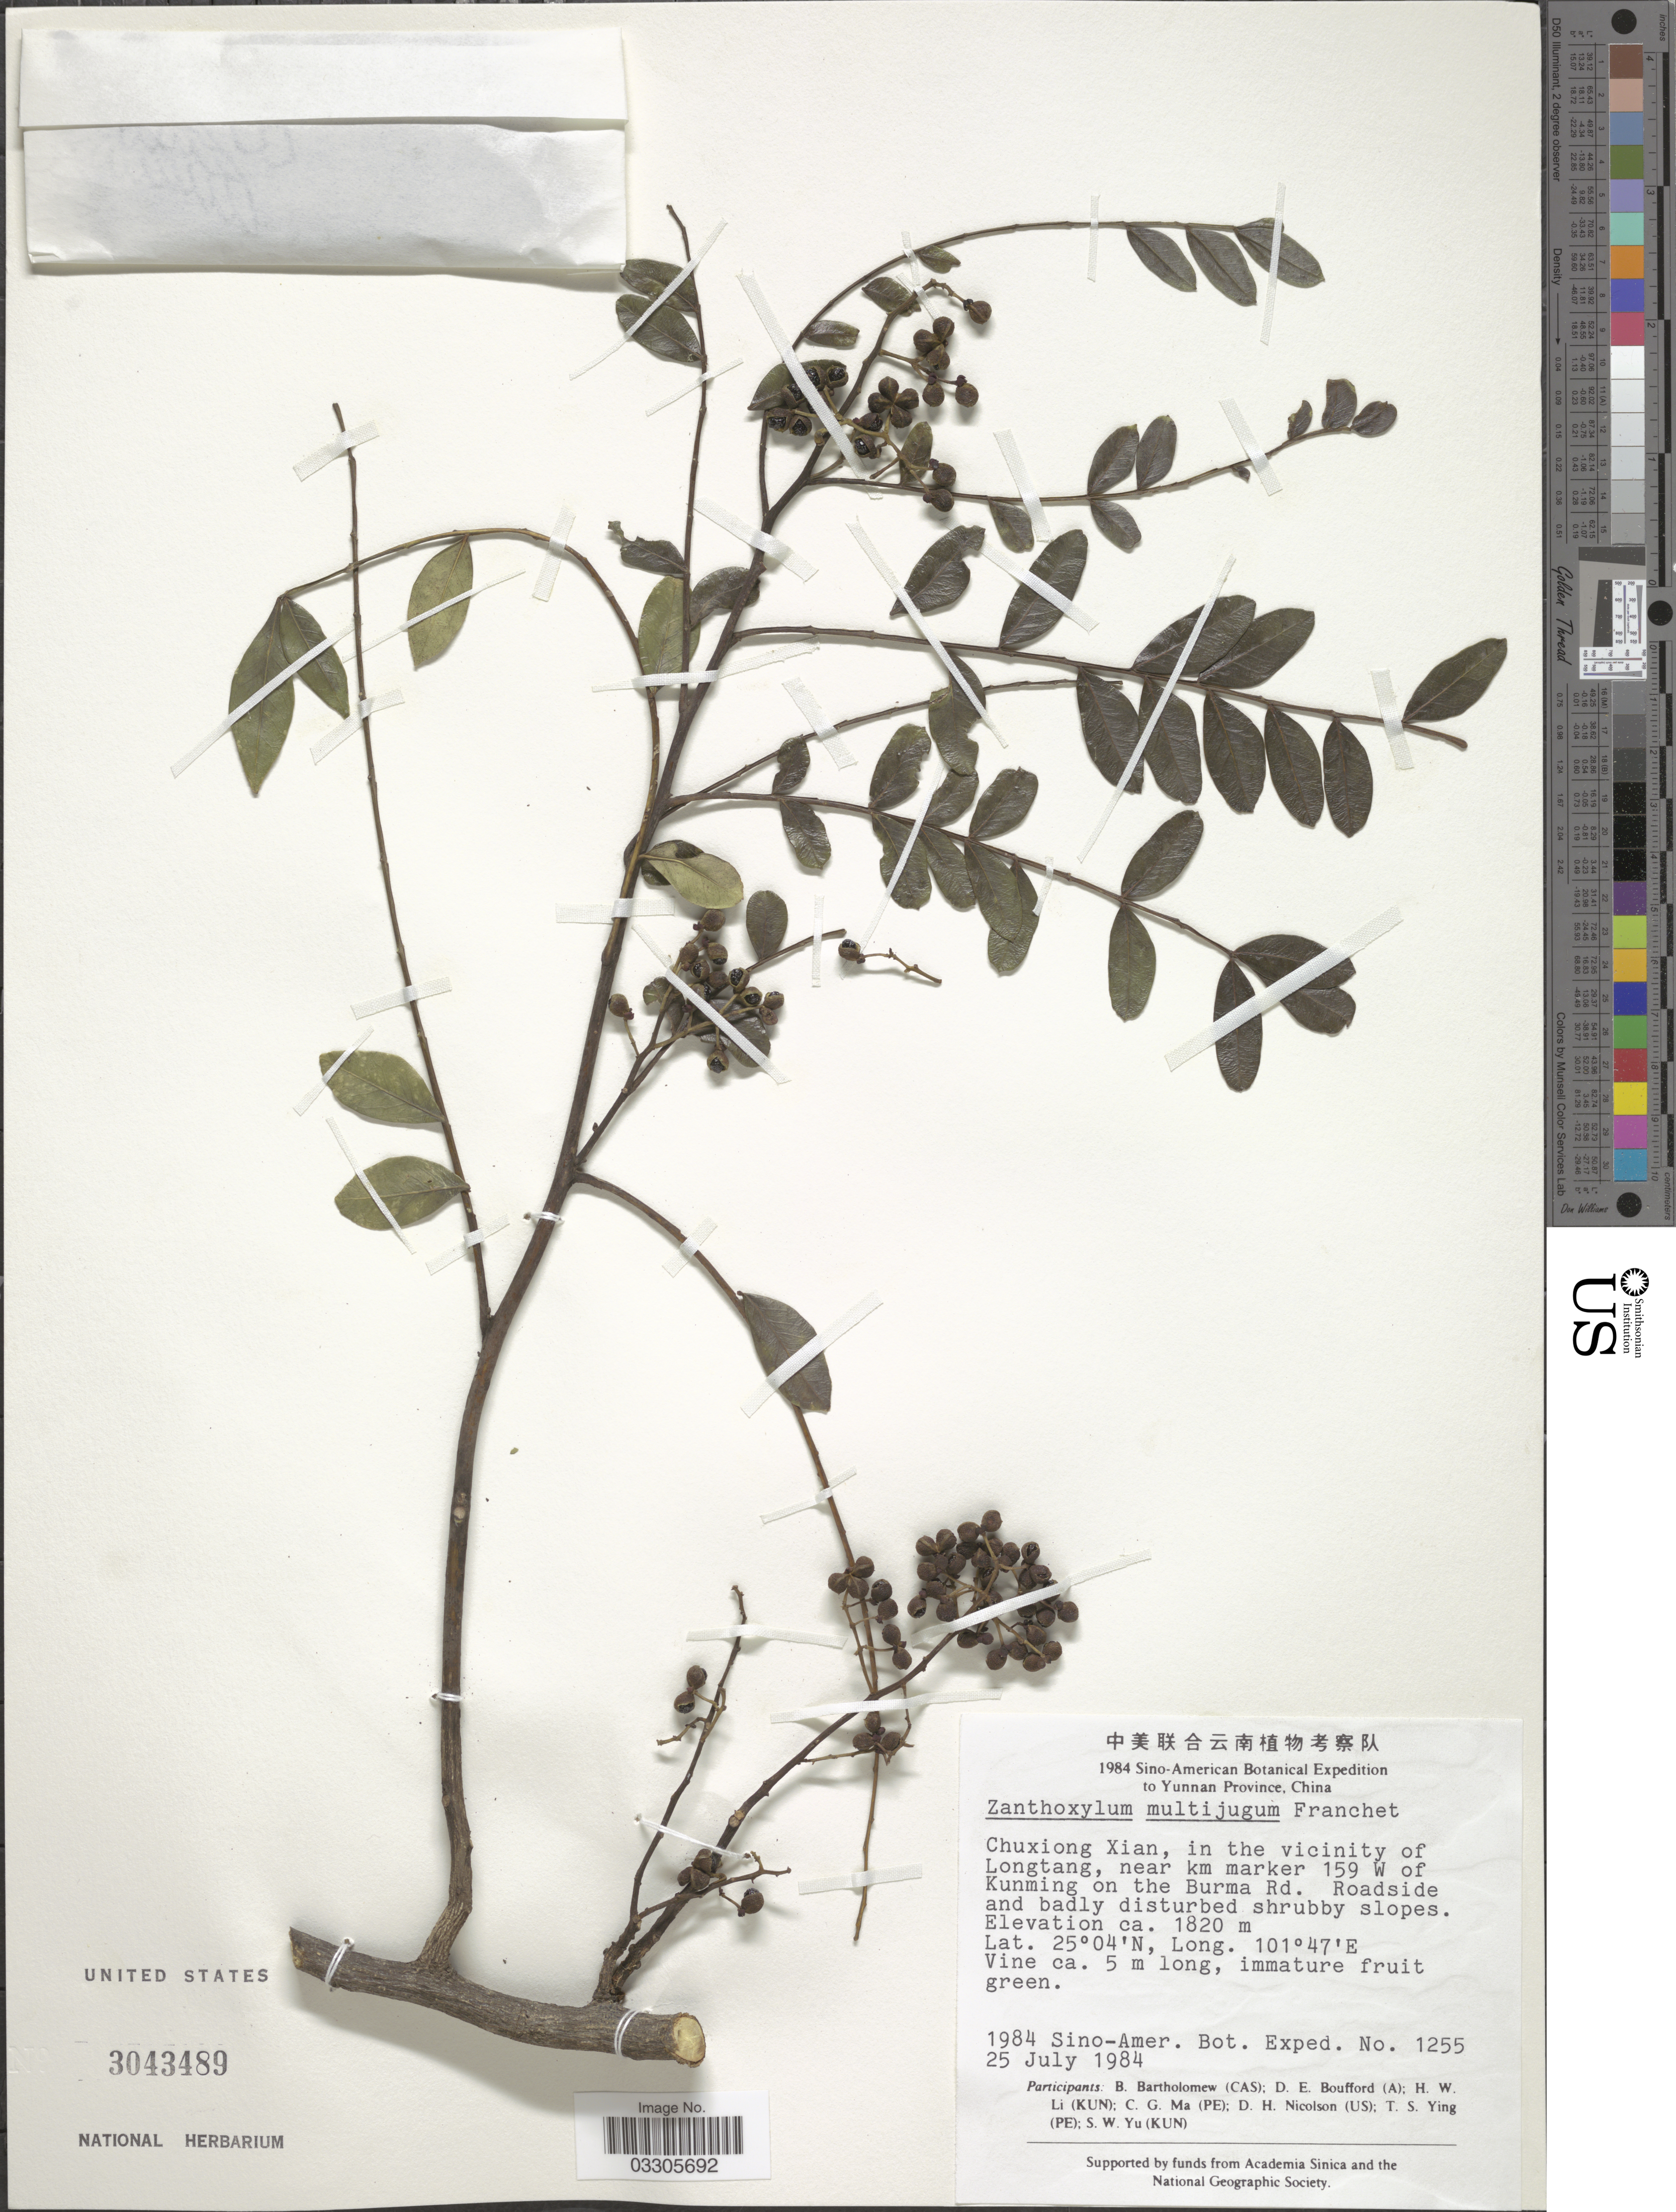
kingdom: Plantae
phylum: Tracheophyta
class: Magnoliopsida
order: Sapindales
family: Rutaceae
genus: Zanthoxylum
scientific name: Zanthoxylum multijugum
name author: Franch.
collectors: Sino-Amer. Bot. Exped. 1984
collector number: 1255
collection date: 1984-07-25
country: China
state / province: Yunnan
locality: Chuxiong Xian, in the vicinity of Longtang, near km marker 159 W of Kunming on the Burma Rd.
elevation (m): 1820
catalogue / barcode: US 3043489